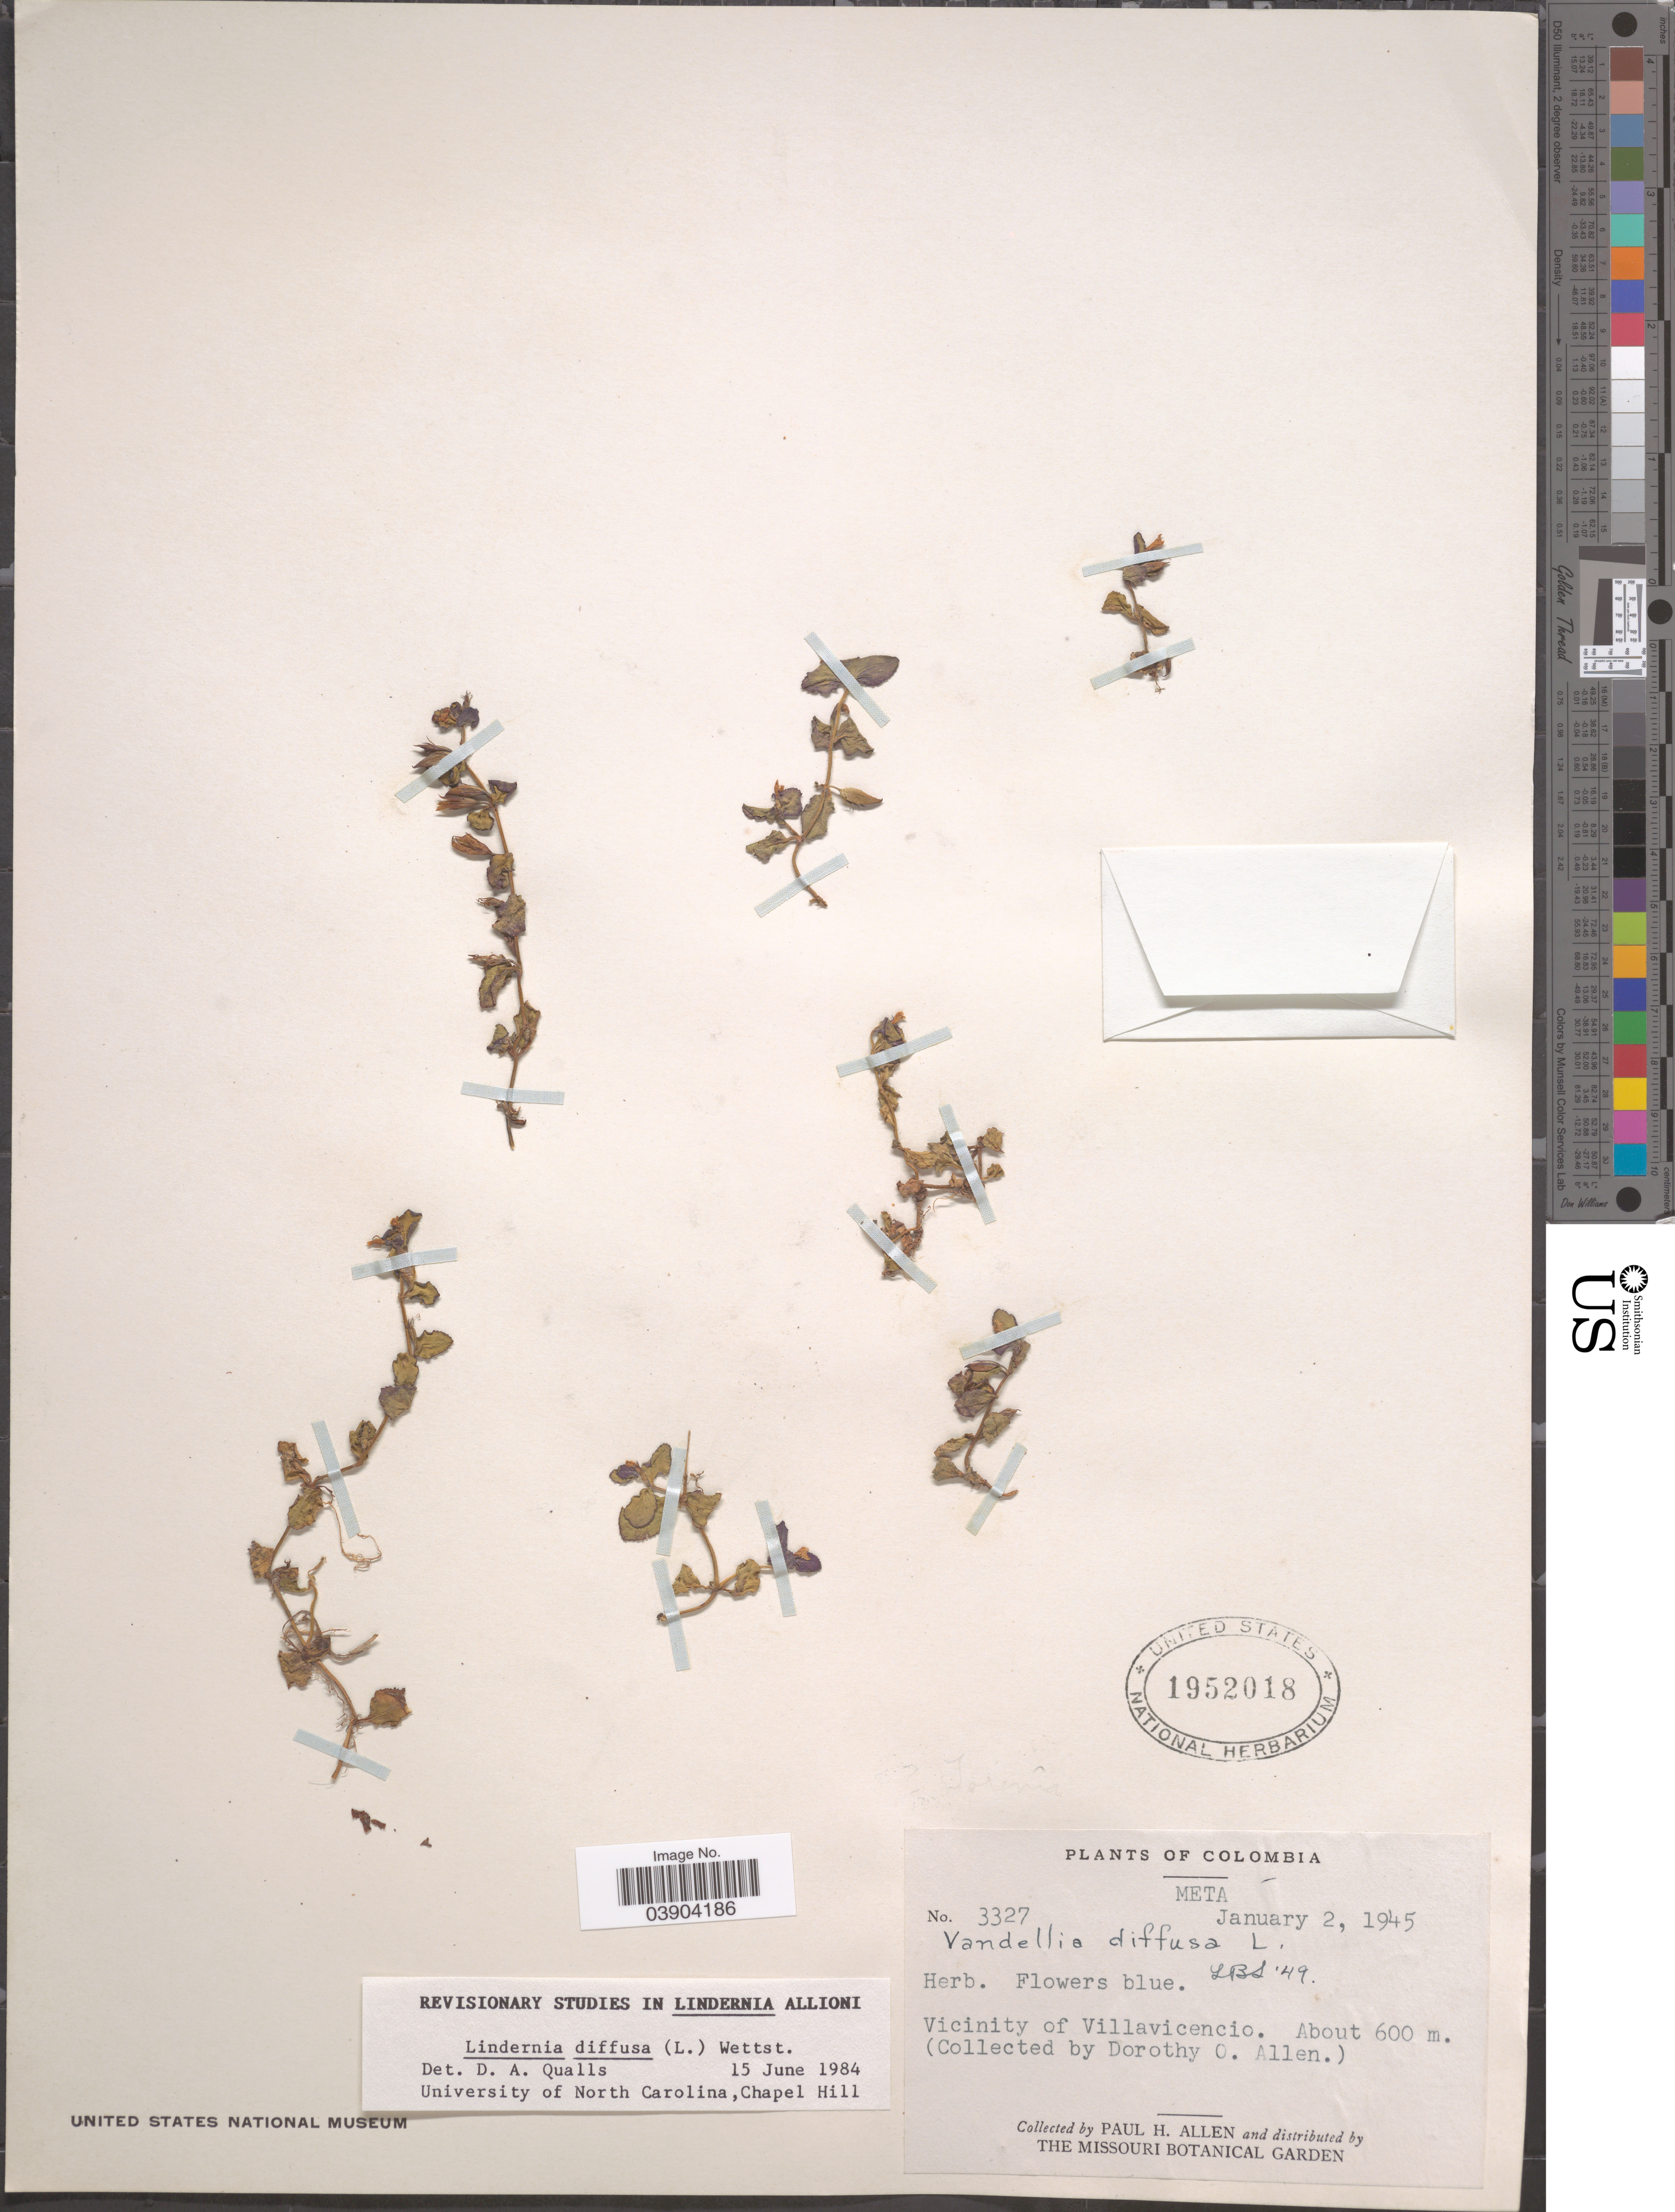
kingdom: Plantae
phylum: Tracheophyta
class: Magnoliopsida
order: Lamiales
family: Linderniaceae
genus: Lindernia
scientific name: Lindernia diffusa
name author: (L.) Wettst.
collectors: D. O. Allen & P. H. Allen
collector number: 3327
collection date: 1945-01-02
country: Colombia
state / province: Meta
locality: Vicinity of Villavicencio.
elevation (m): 600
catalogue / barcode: US 1952018